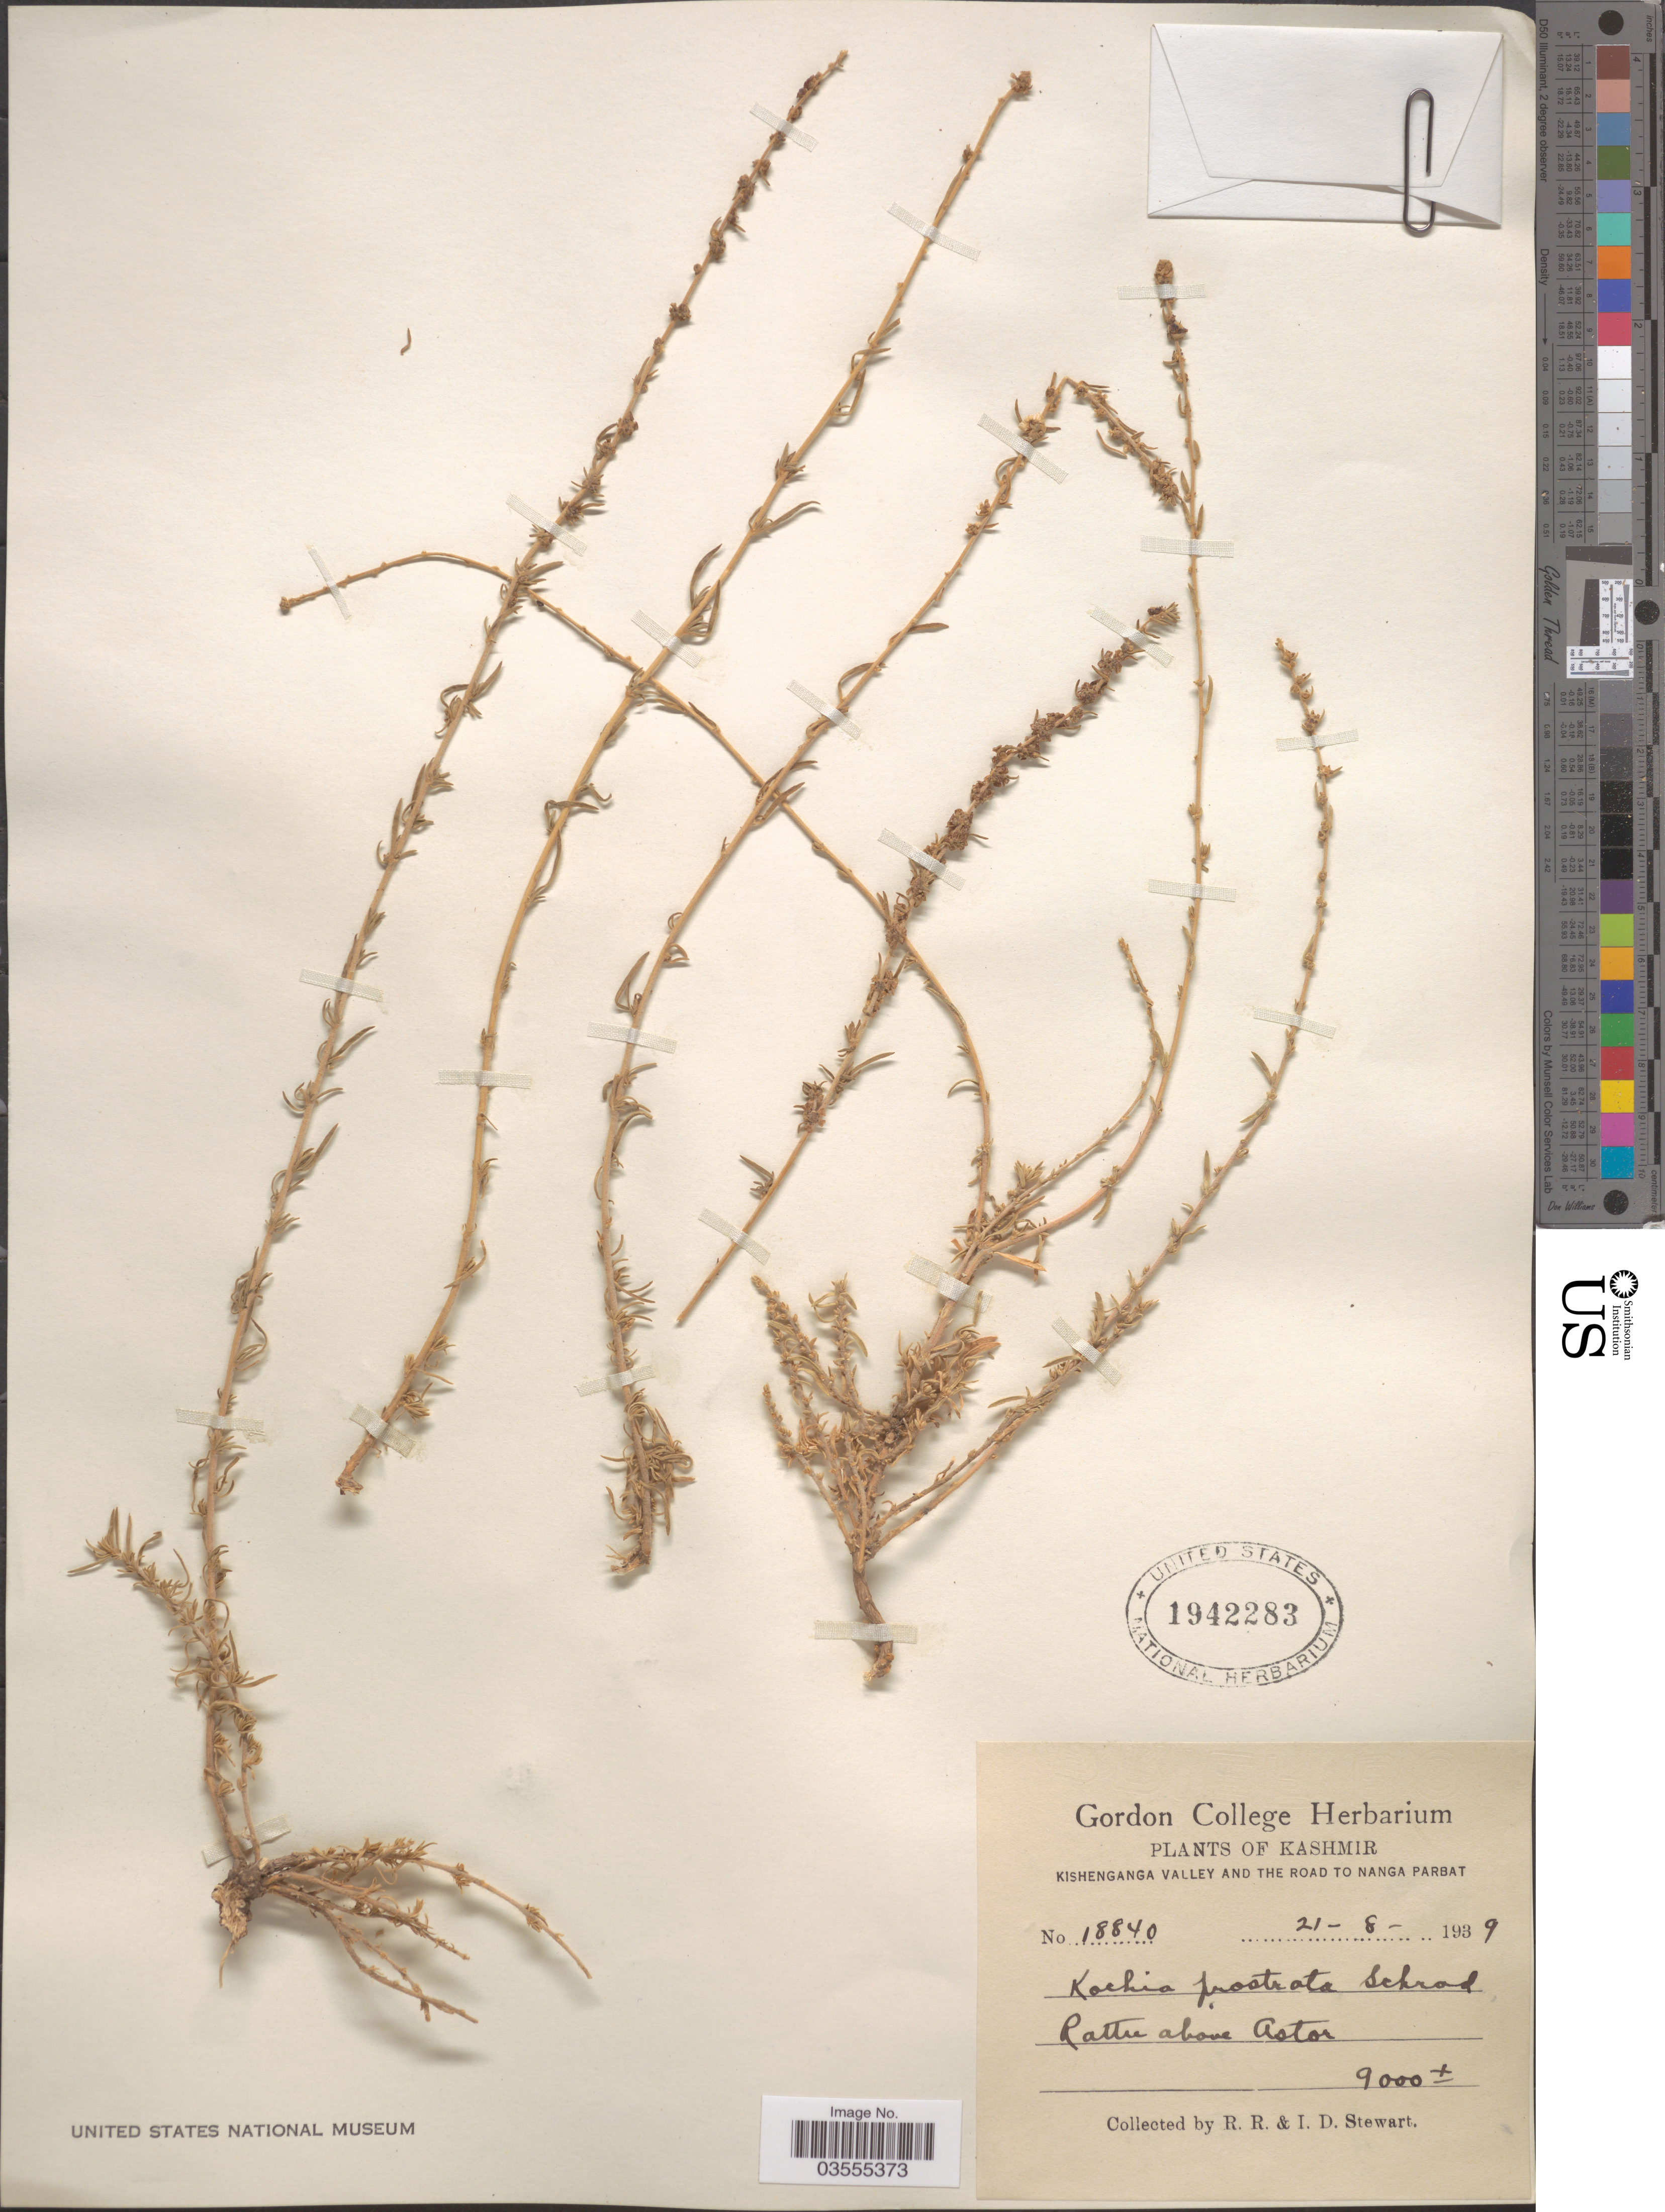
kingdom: Plantae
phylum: Tracheophyta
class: Magnoliopsida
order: Caryophyllales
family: Amaranthaceae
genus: Bassia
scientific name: Bassia prostrata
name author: (L.) Beck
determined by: U.S. National Herbarium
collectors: R. Stewart & I. Stewart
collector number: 18840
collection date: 1939-08-21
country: India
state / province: Jammu and Kashmir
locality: Kashmir. Kishenganga Valley and the road to Nanga Parbat. Rattu above Astor.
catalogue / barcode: US 1942283